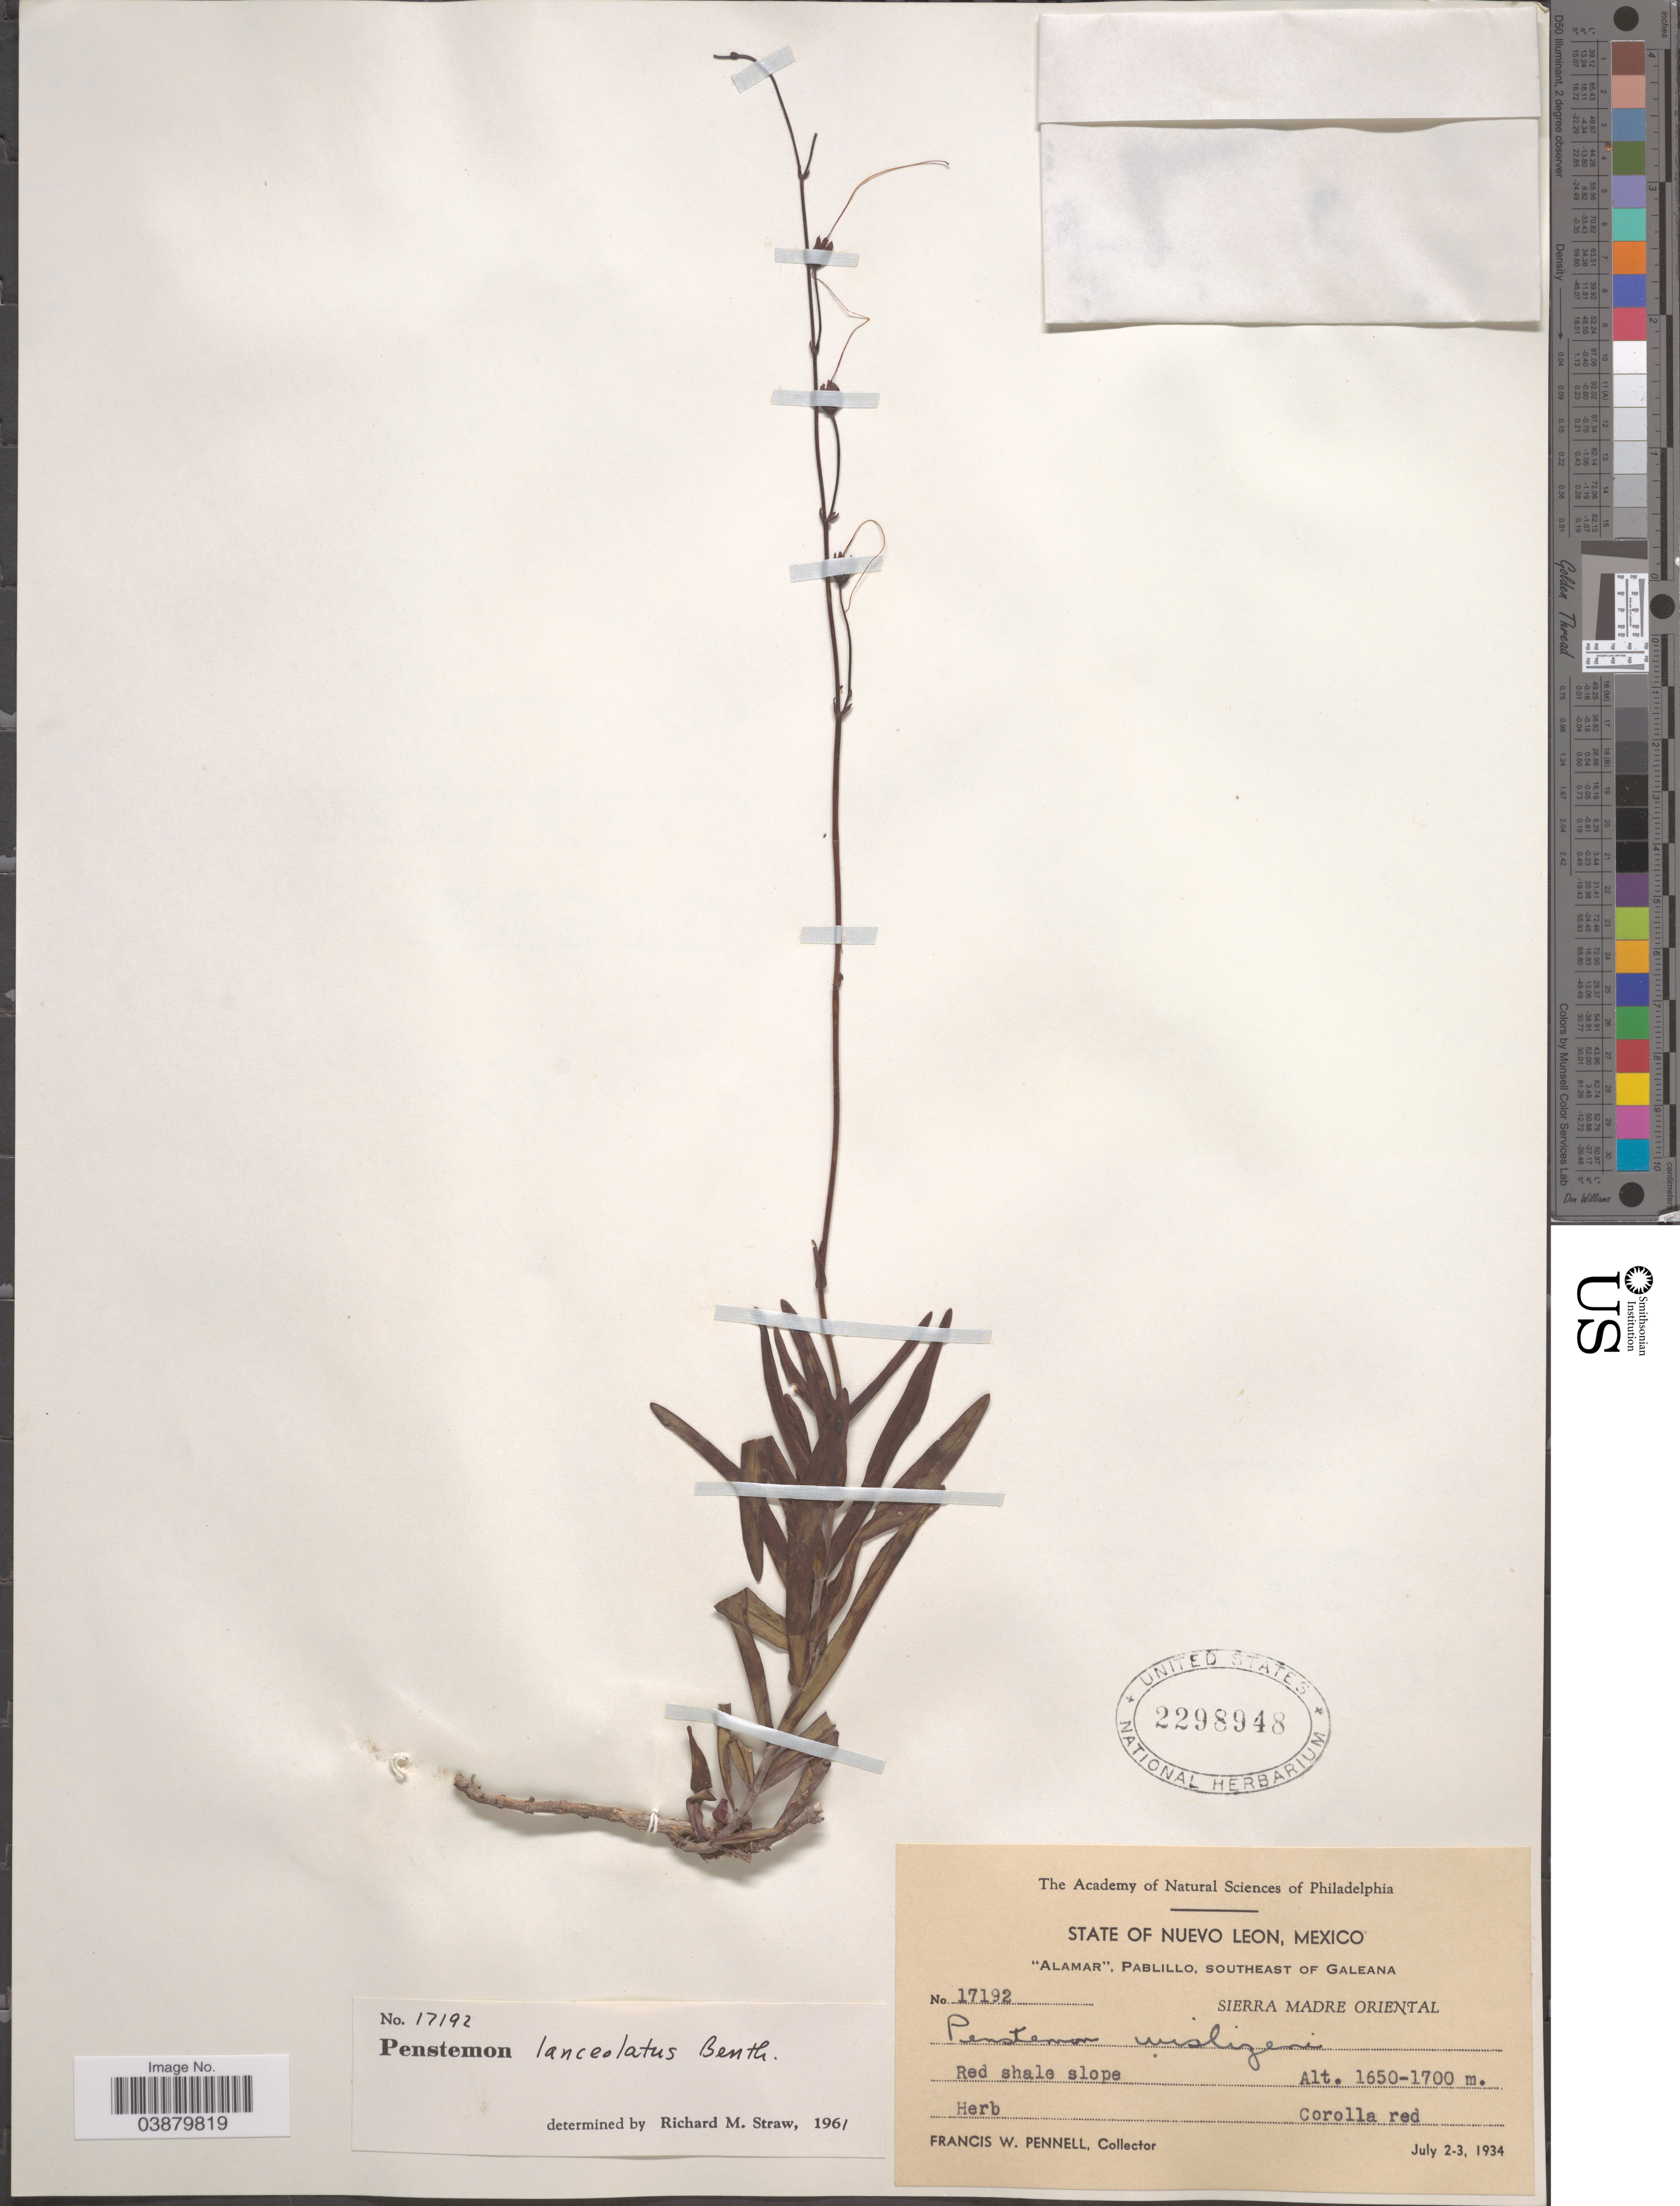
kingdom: Plantae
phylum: Tracheophyta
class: Magnoliopsida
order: Lamiales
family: Plantaginaceae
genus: Penstemon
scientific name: Penstemon lanceolatus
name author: Benth.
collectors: F. W. Pennell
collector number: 17192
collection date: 1934-07-02/1934-07-03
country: Mexico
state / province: Nuevo León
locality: Alamar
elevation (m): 1650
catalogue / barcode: US 2298948